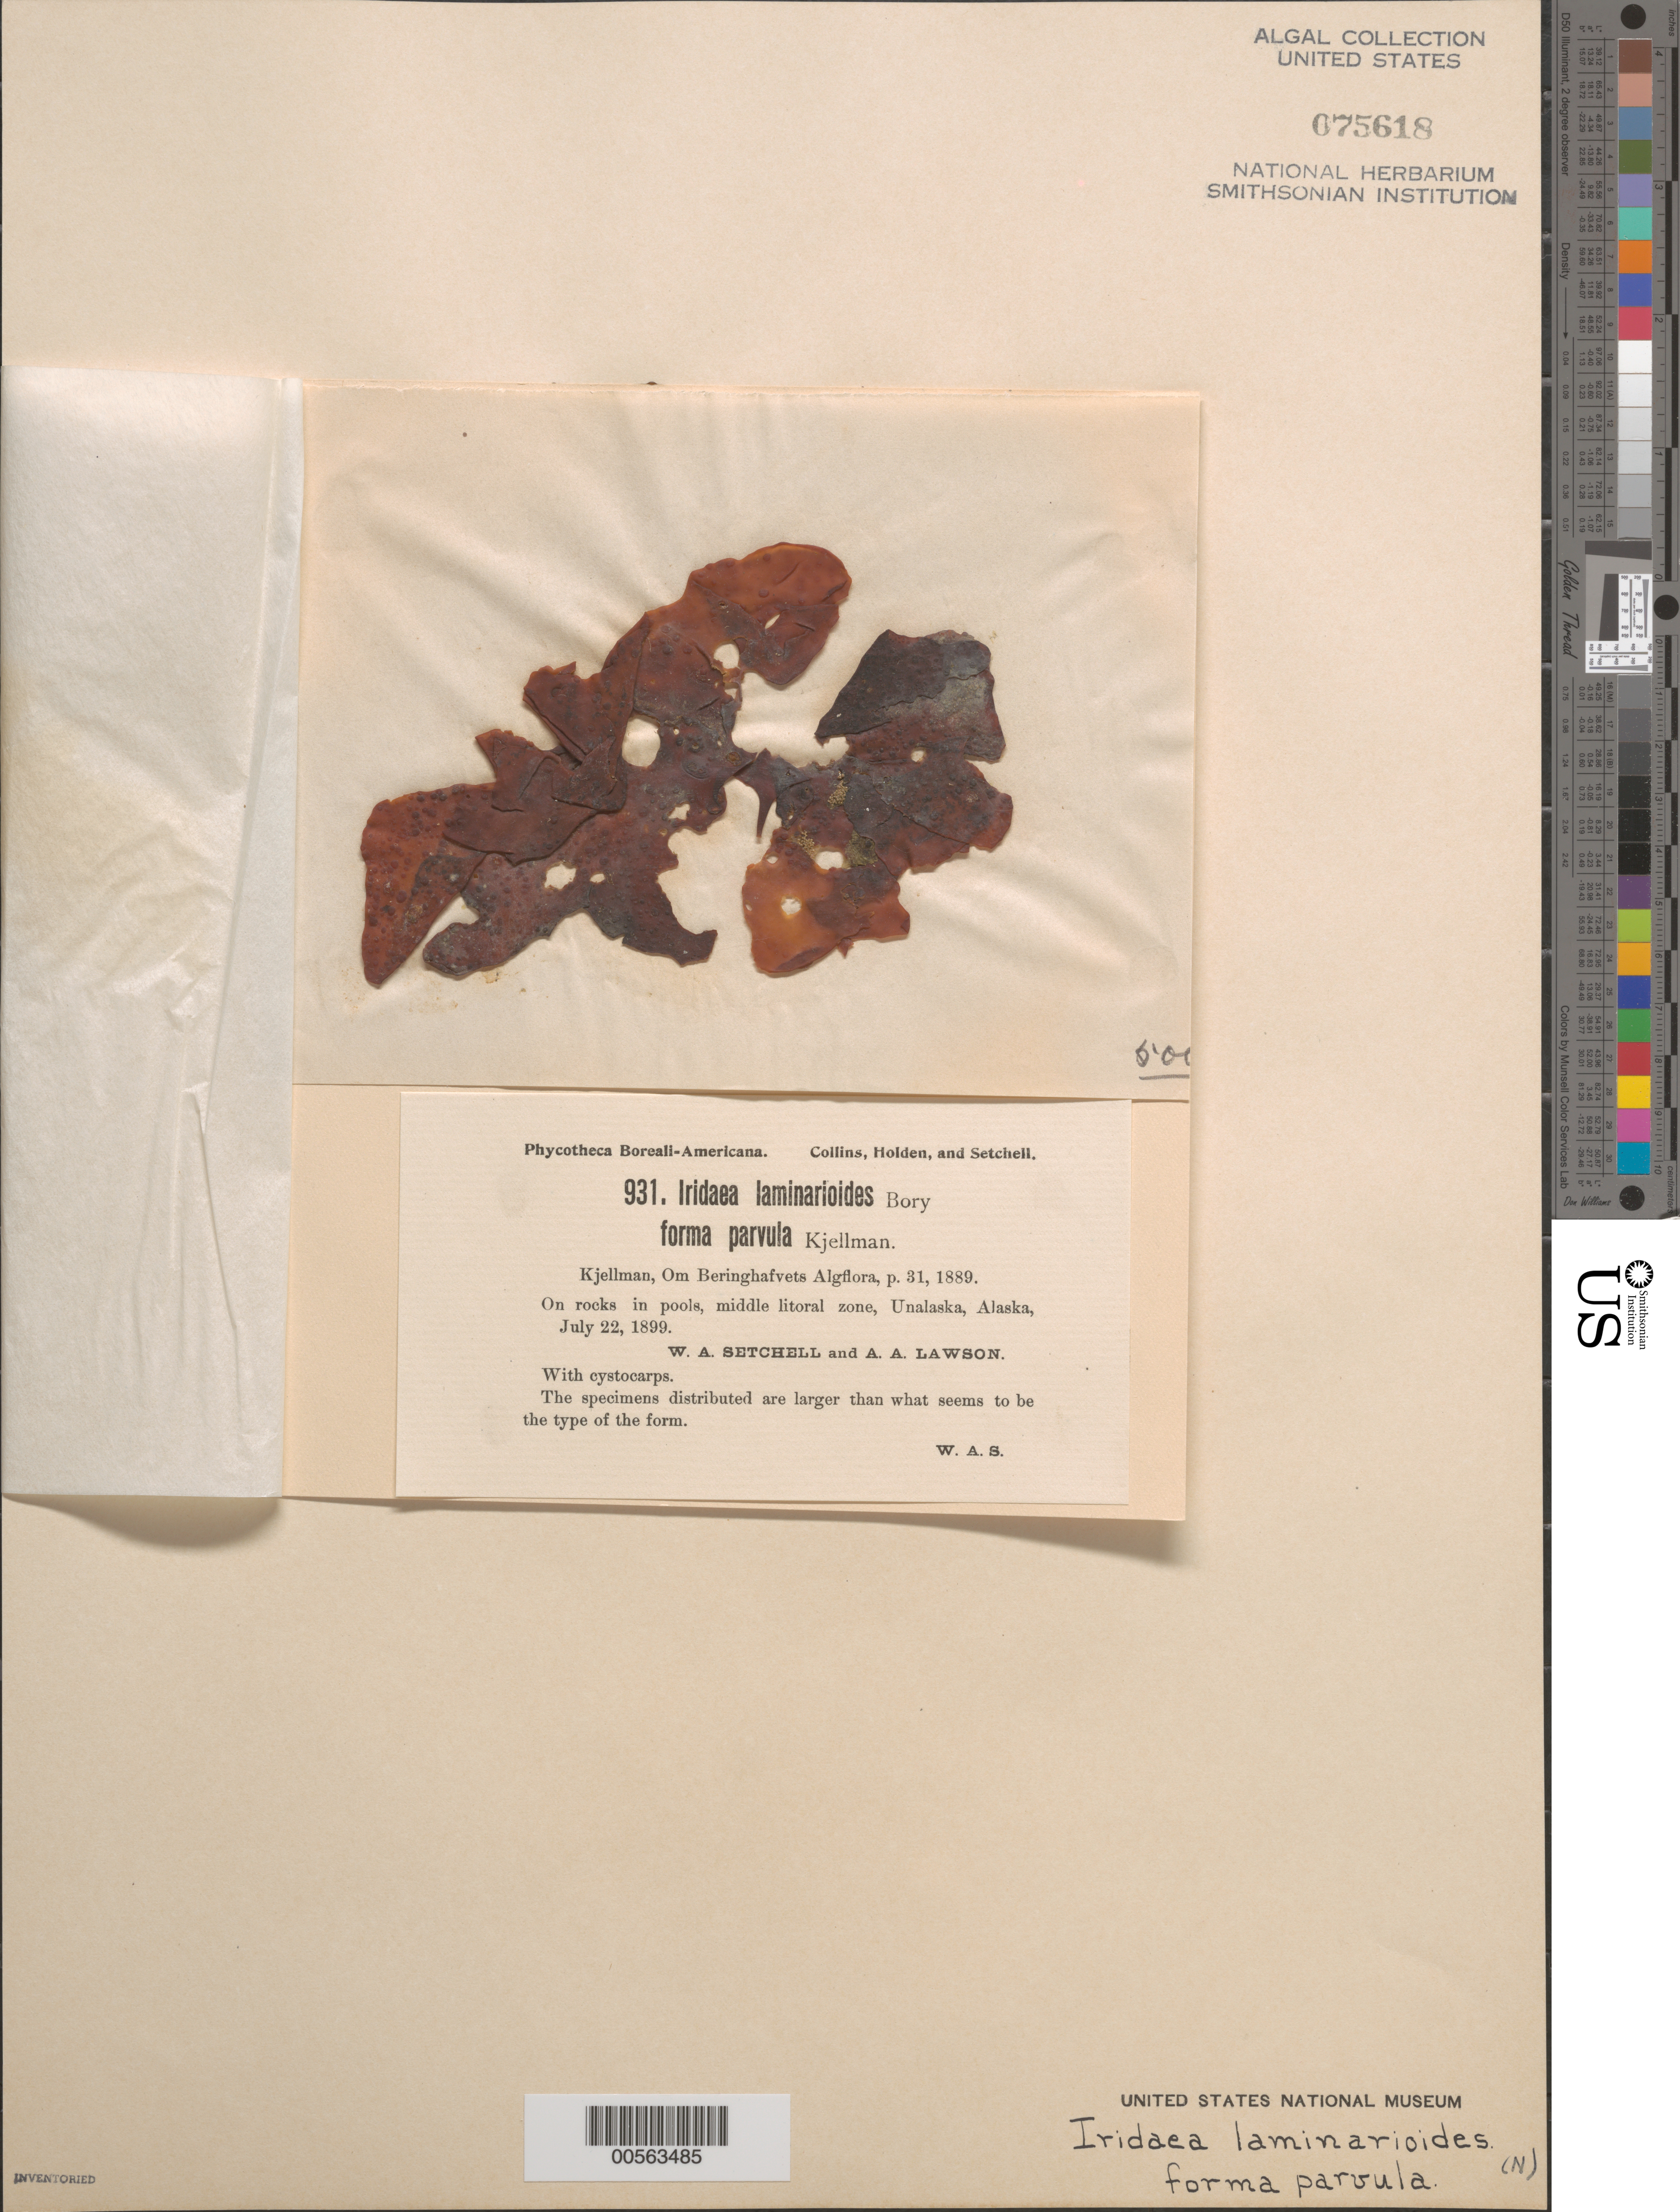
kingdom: Plantae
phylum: Rhodophyta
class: Florideophyceae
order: Gigartinales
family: Gigartinaceae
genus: Mazzaella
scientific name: Mazzaella laminarioides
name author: (Bory) Fredericq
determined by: Algae name updating Project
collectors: W. Setchell & A. A. Lawson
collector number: PB-A 931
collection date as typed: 22 Jul 1899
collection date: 1899-07-22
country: United States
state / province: Alaska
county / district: Aleutian Islands Division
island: Unalaska Island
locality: Unalaska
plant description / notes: Collins, Holden & Setchell, Phycotheca Boreali-Americana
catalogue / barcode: US 75618